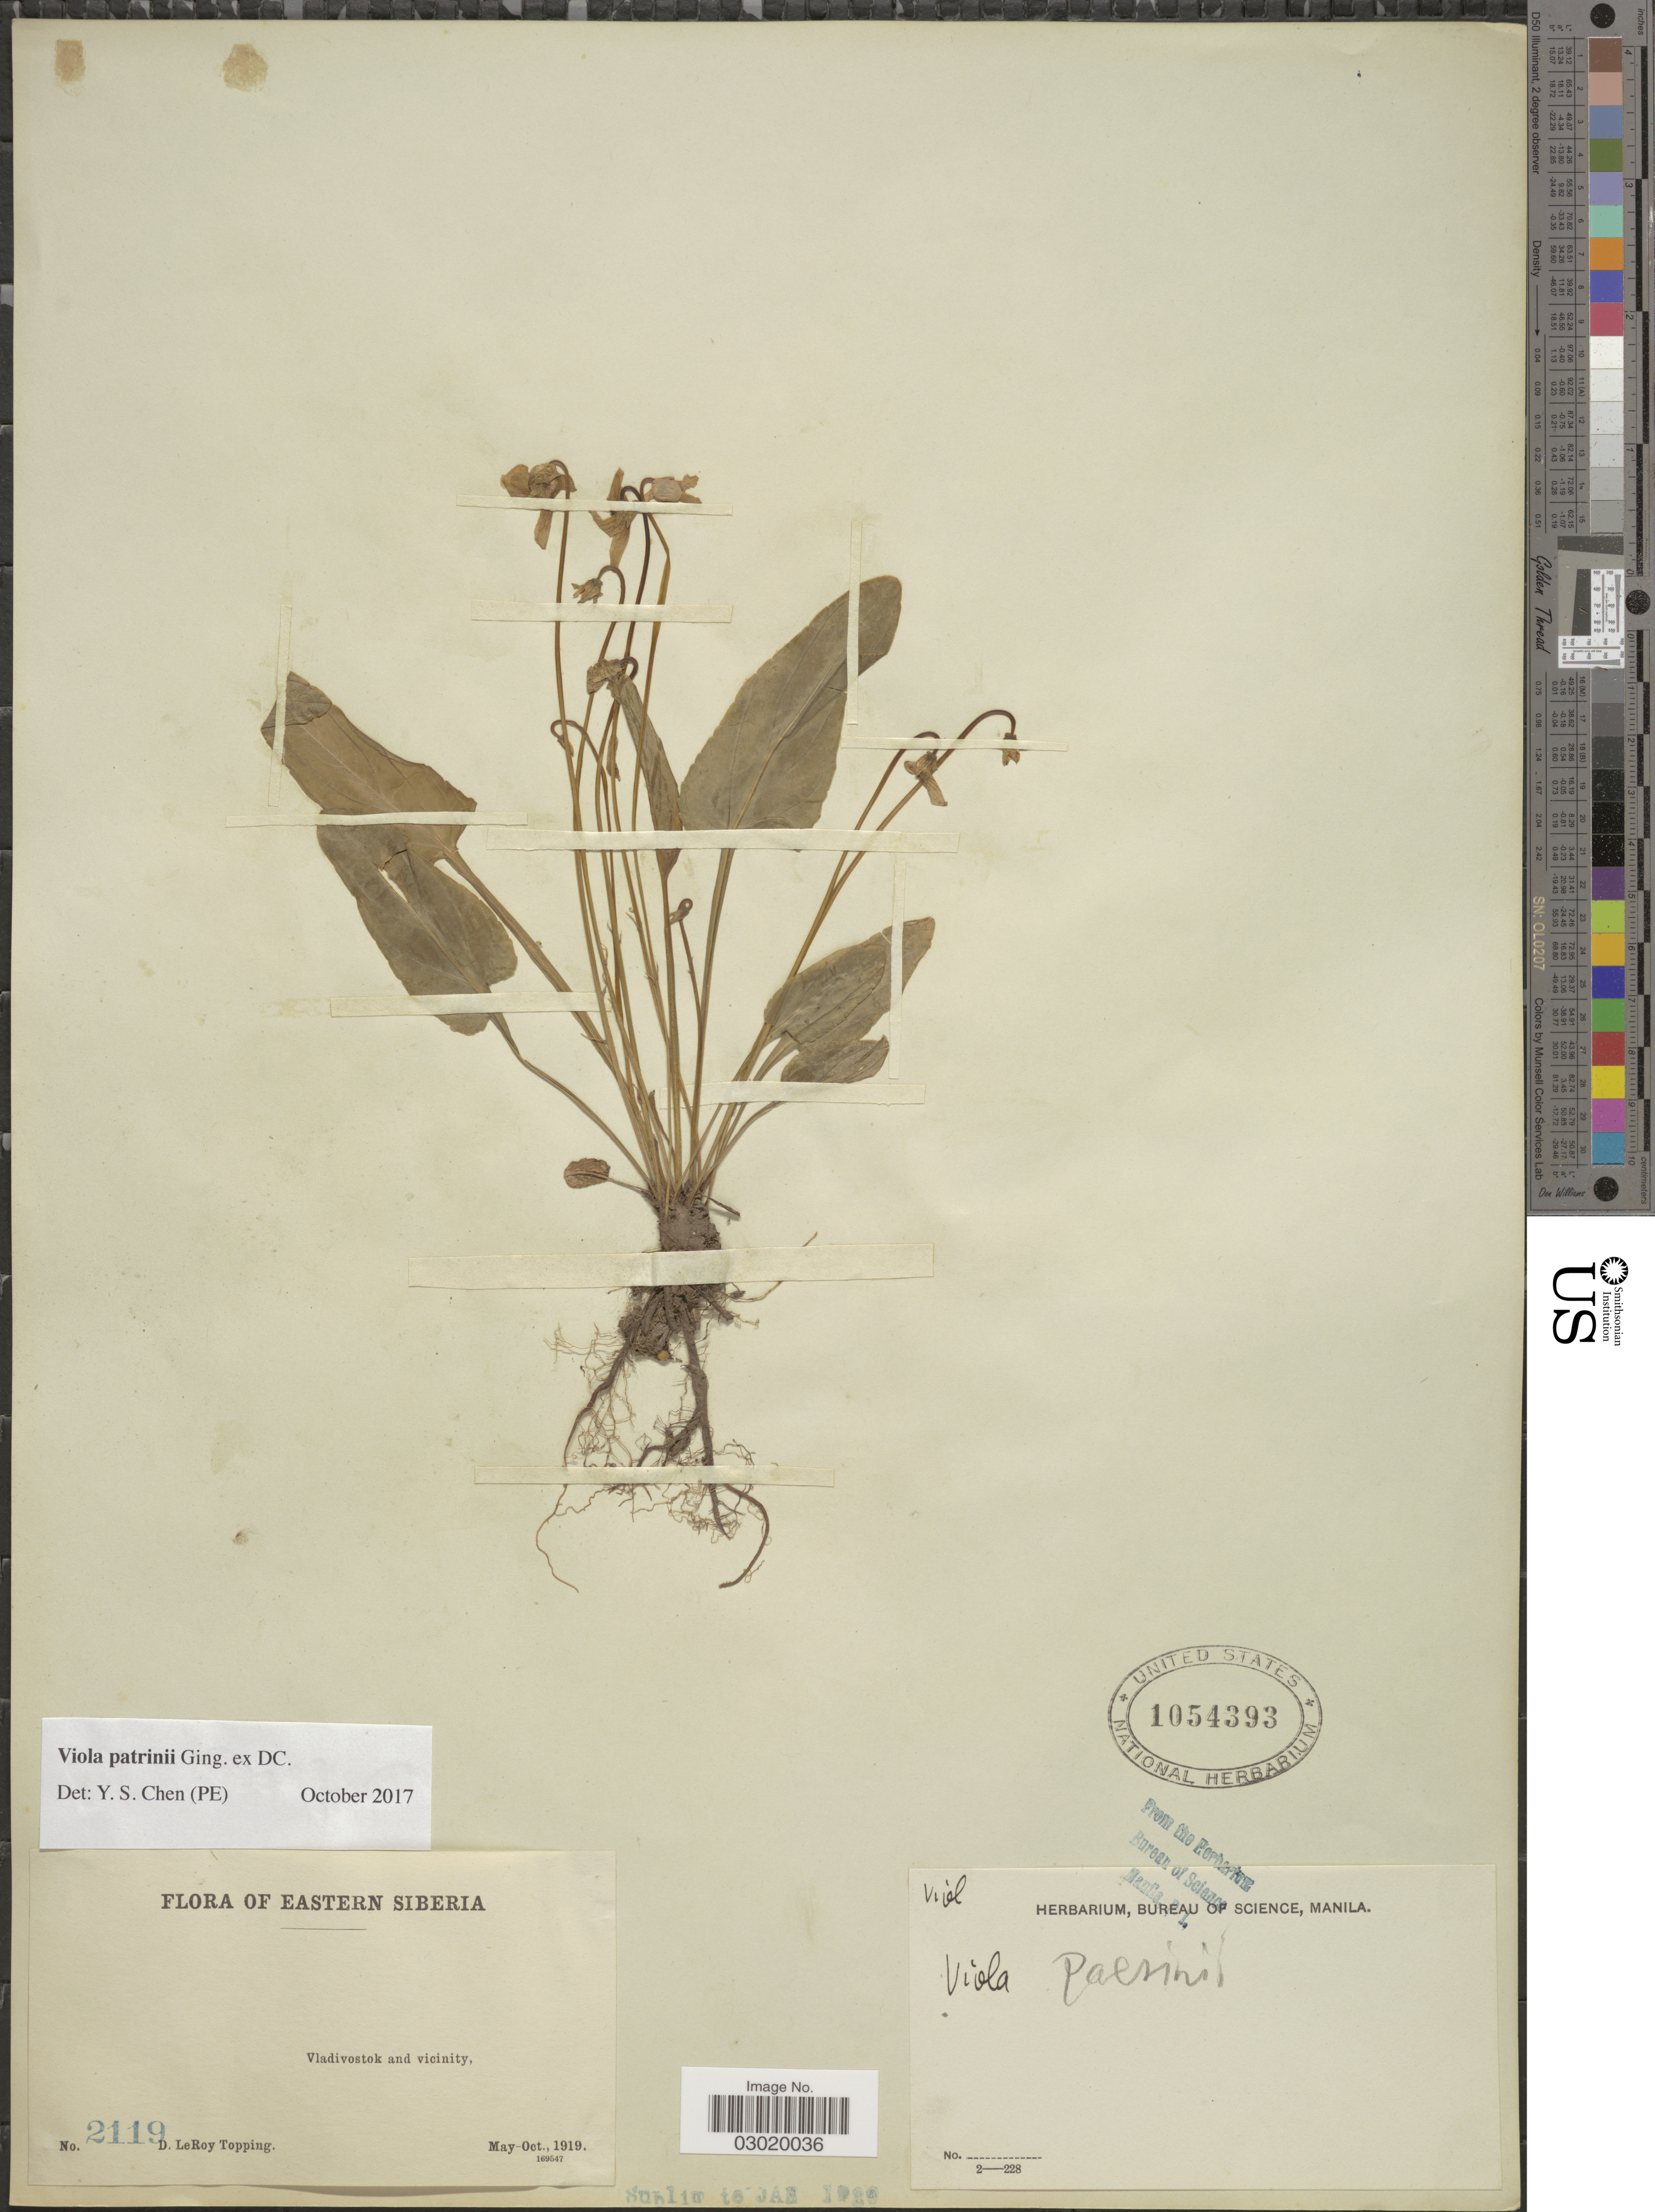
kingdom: Plantae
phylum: Tracheophyta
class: Magnoliopsida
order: Malpighiales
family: Violaceae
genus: Viola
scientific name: Viola patrinii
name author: DC.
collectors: D. L. Topping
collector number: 2119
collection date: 1919-05/1919-10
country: Russian Federation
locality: Eastern Siberia. Vladivostok and vicinity.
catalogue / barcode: US 1054393